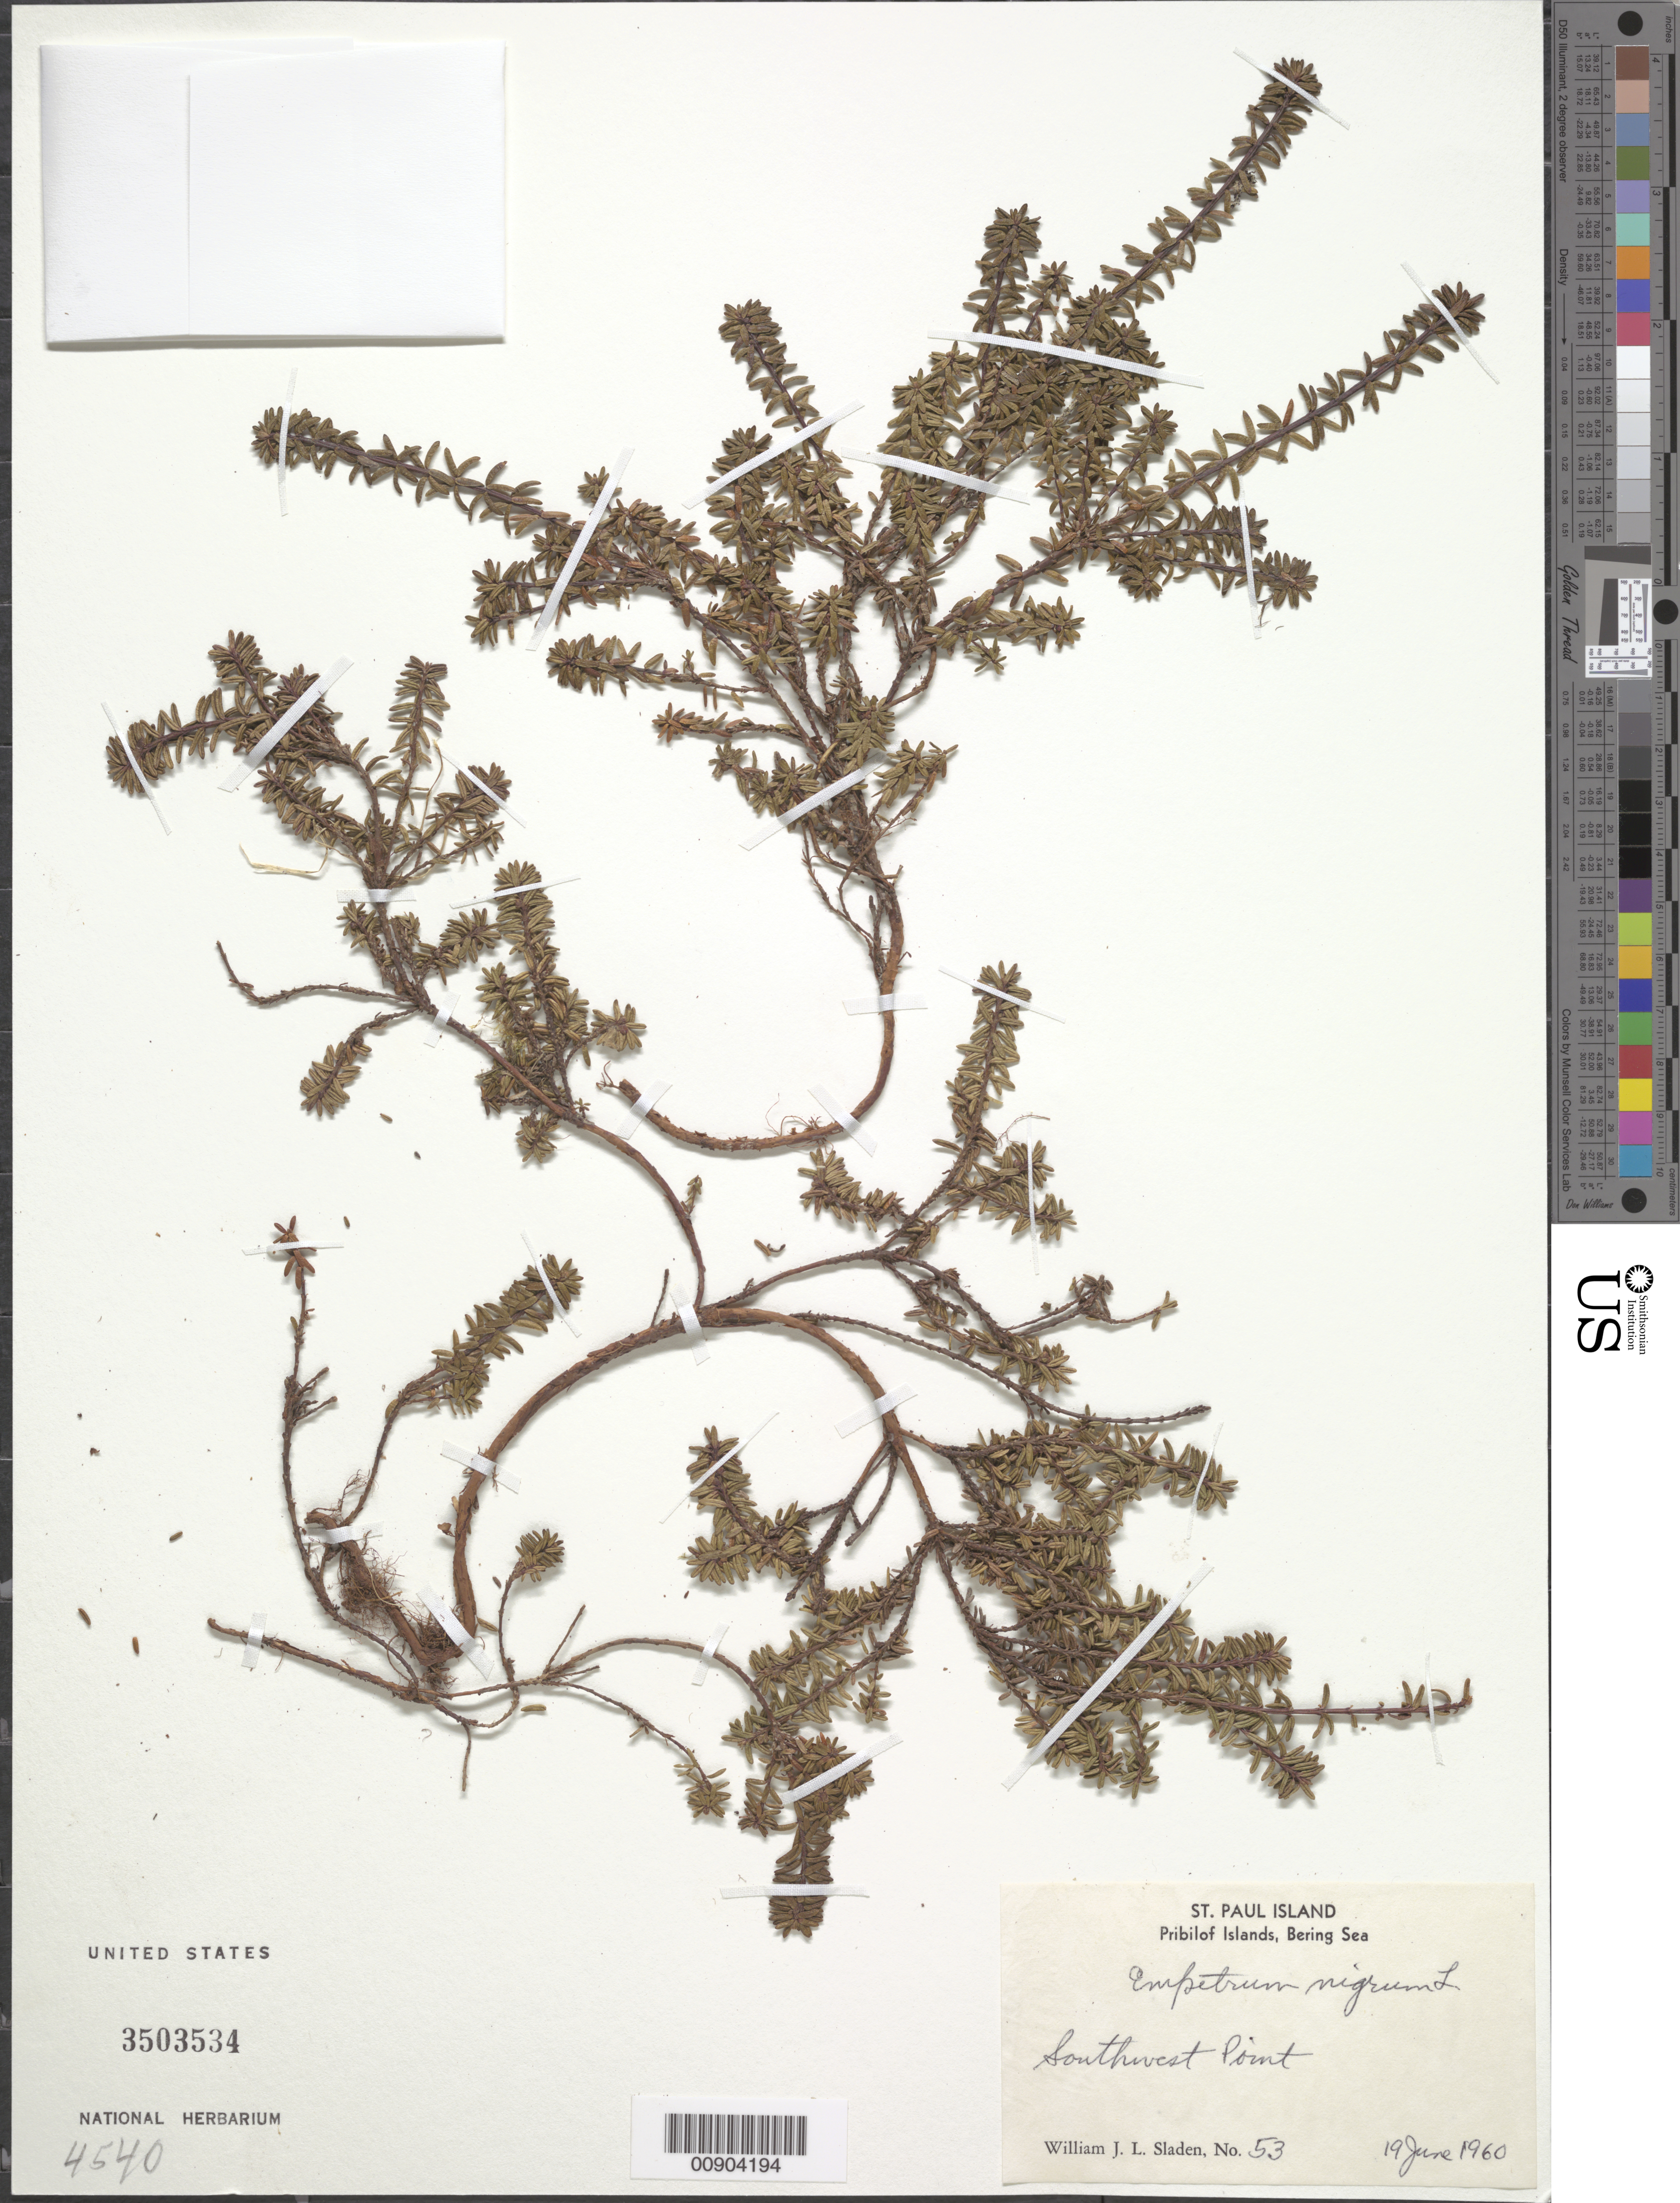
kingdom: Plantae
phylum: Tracheophyta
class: Magnoliopsida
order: Ericales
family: Ericaceae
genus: Empetrum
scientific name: Empetrum nigrum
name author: L.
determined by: Shetler, Stanwyn G., (US), NMNH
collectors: W. Sladen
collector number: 53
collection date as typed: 19 Jun 1960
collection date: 1960-06-19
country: United States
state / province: Alaska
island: St. Paul Island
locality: Southwest Point., Bering Sea, Pribilof Islands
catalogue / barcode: US 3503534